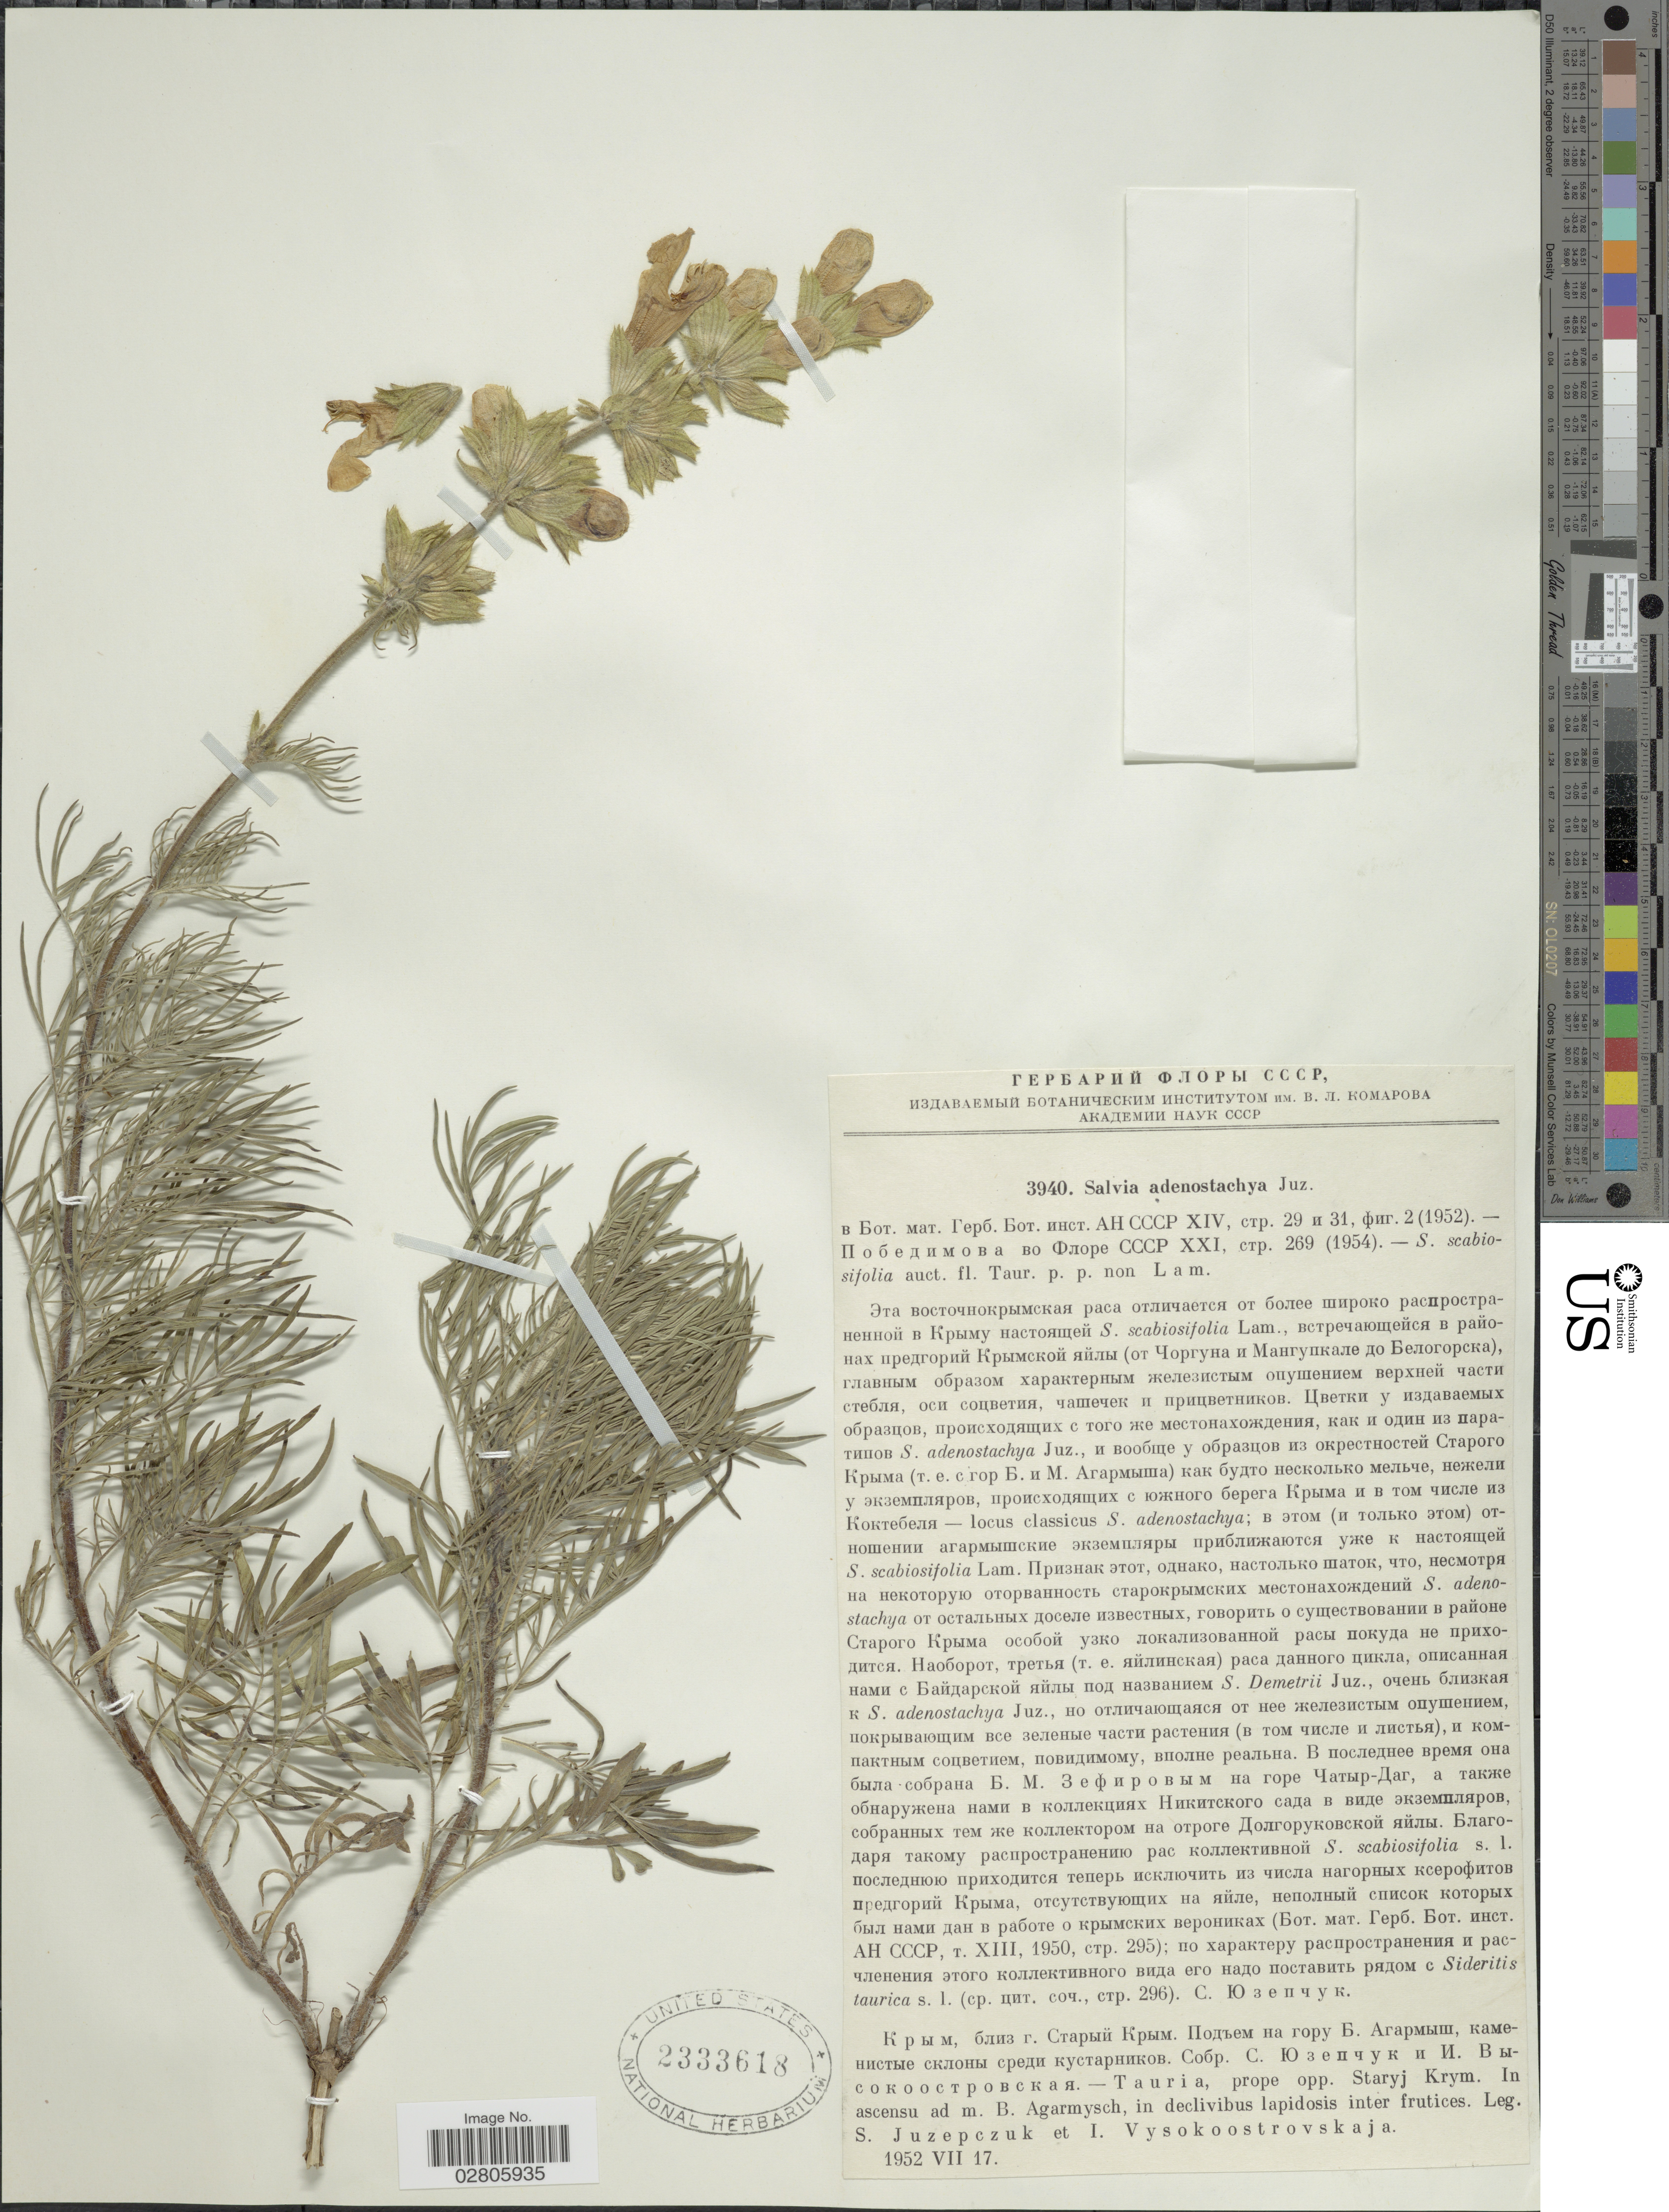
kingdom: Plantae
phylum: Tracheophyta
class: Magnoliopsida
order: Lamiales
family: Lamiaceae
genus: Salvia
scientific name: Salvia adenostachya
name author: Juz.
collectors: S. V. Juzepczuk & I. Vysokoostrovskaja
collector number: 3940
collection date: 1952-07-17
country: Ukraine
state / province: Crimea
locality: Tauria, prope opp. Staryj Krym. In ascensu ad m. B. Agarmysch, in declivibus lapidosis inter frutices.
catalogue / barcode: US 2333618